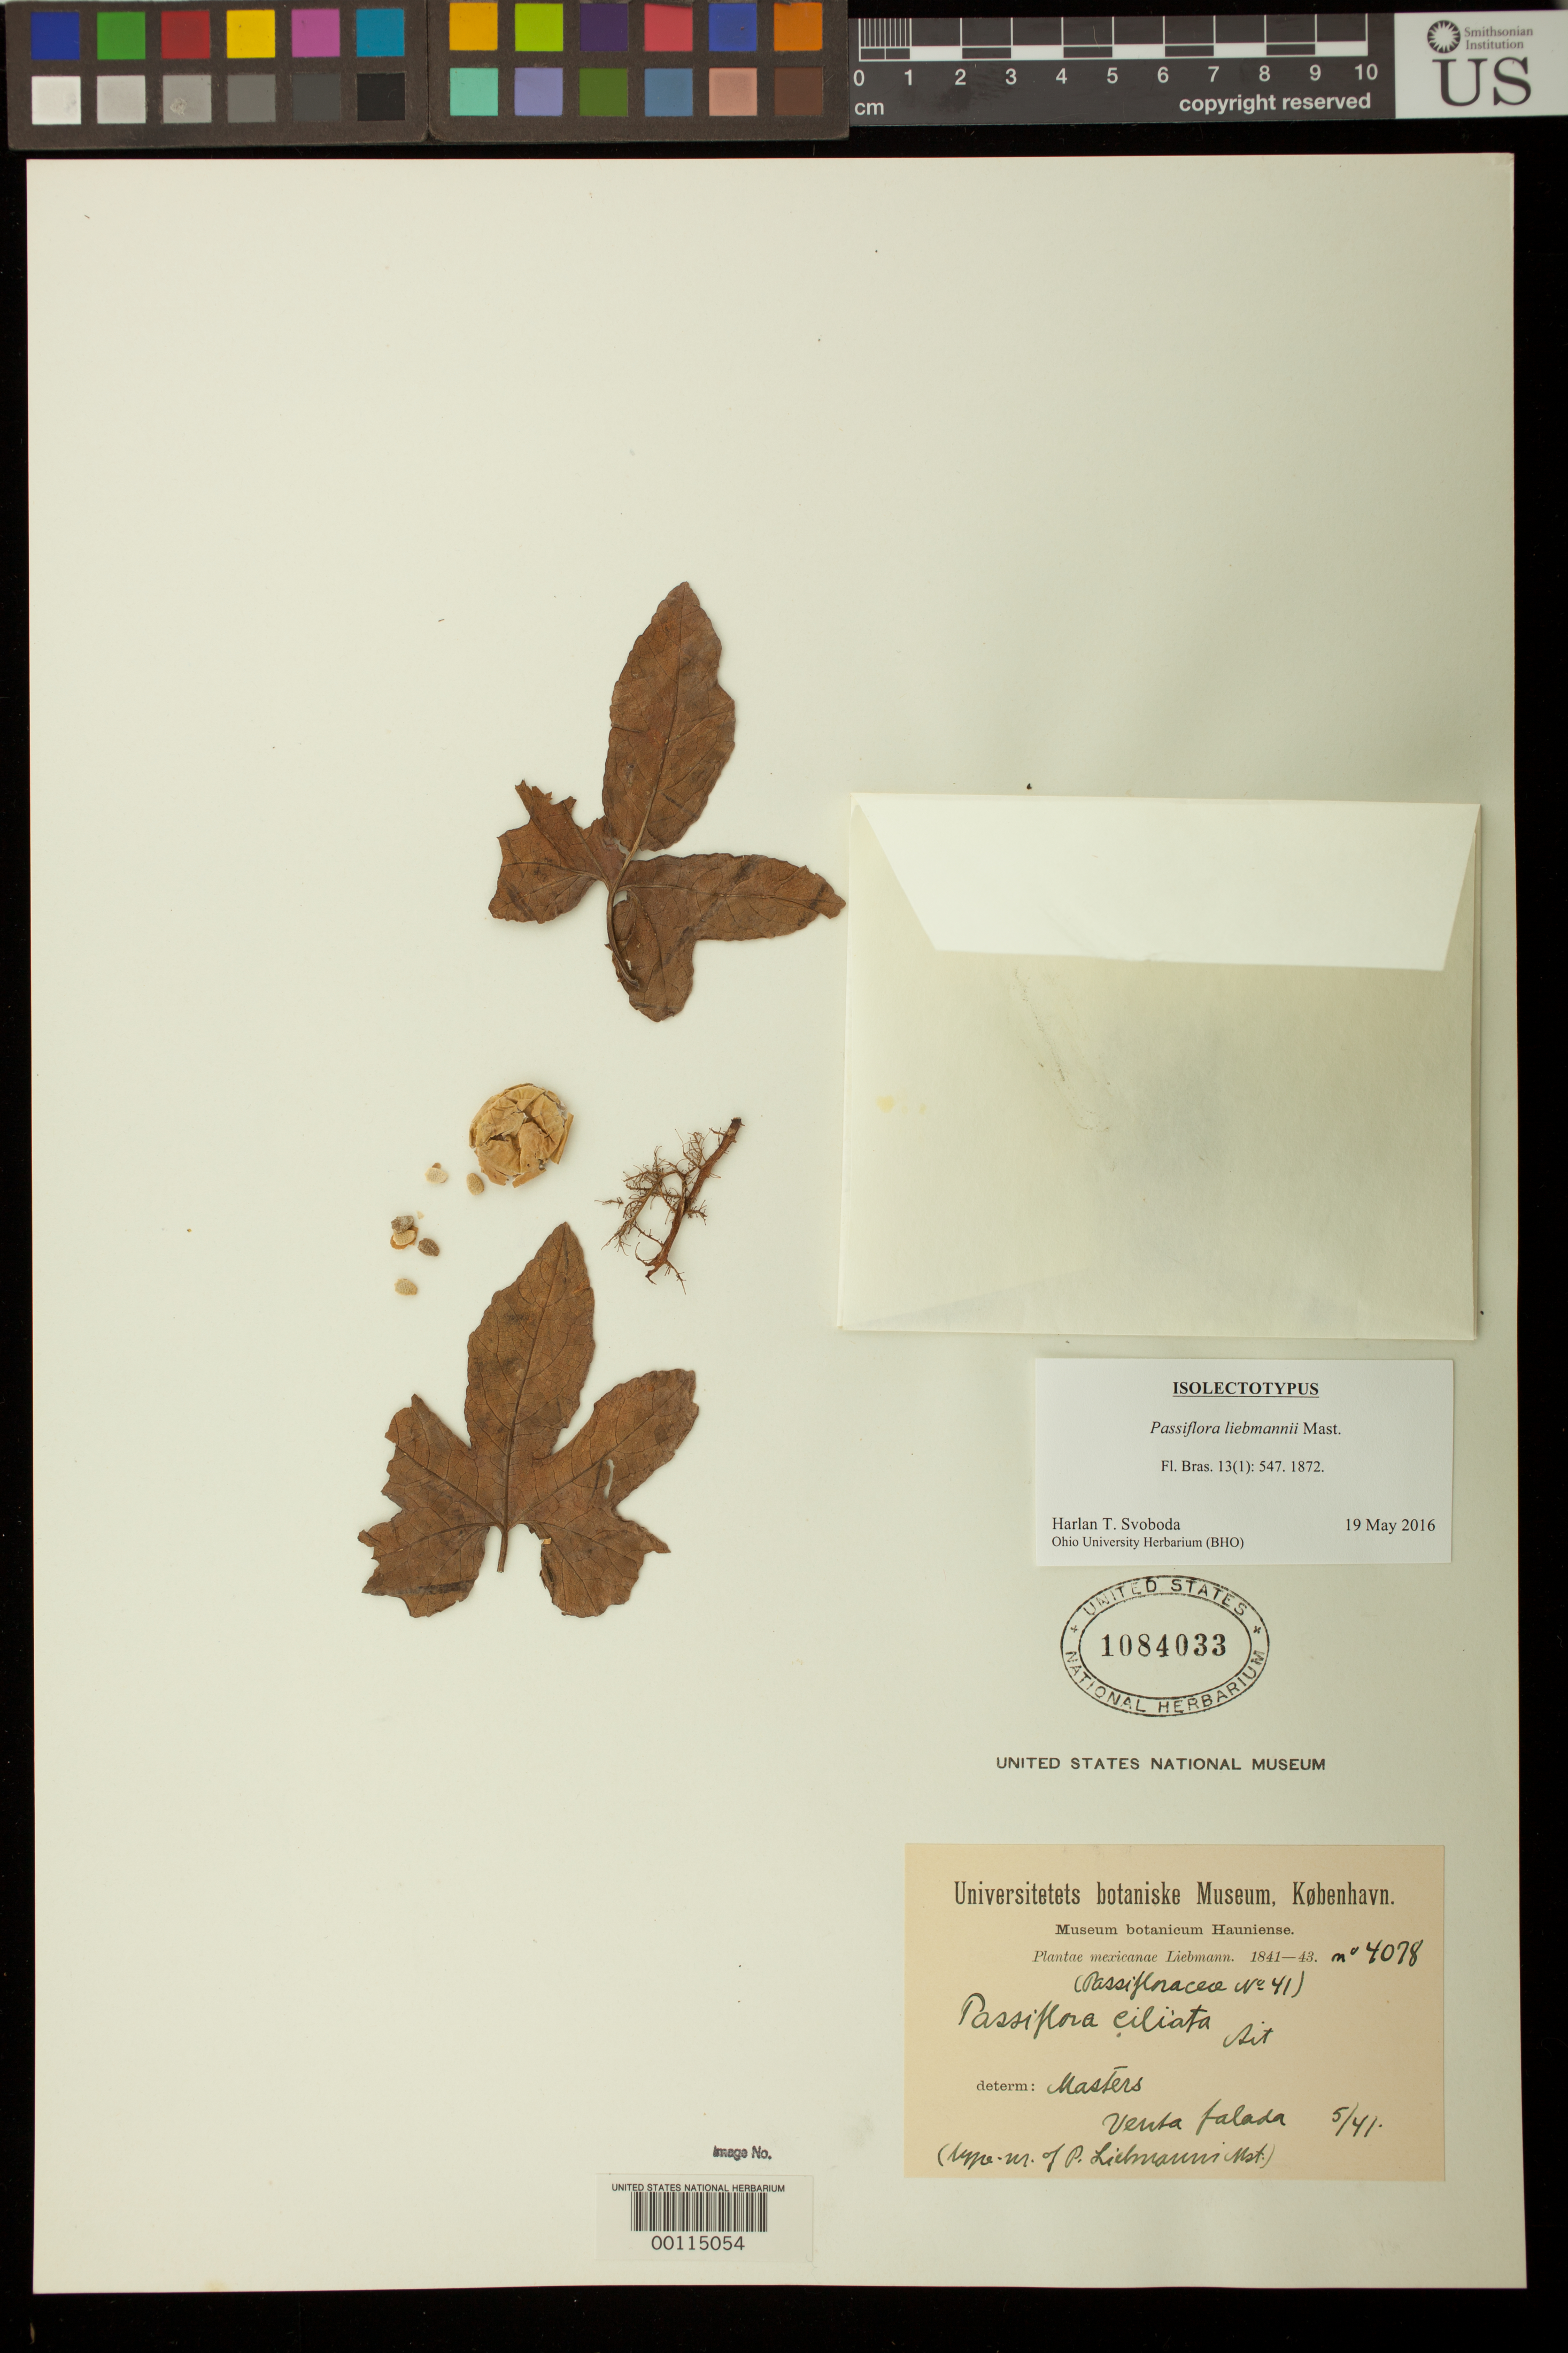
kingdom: Plantae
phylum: Tracheophyta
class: Magnoliopsida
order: Malpighiales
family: Passifloraceae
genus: Passiflora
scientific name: Passiflora liebmannii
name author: Mast. in Mart.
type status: Isotype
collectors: F. M. Liebmann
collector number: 4078 [Passiflor. 41]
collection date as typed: May 1841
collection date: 1841-05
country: Mexico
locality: Venta Salada.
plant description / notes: Fragmentary material of type specimen ex Herb. Haun. (Copenhagen). Protologue, "Crescit in Mexico ad Venta Salada: Liebmann n. 41!"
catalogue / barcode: US 1084033